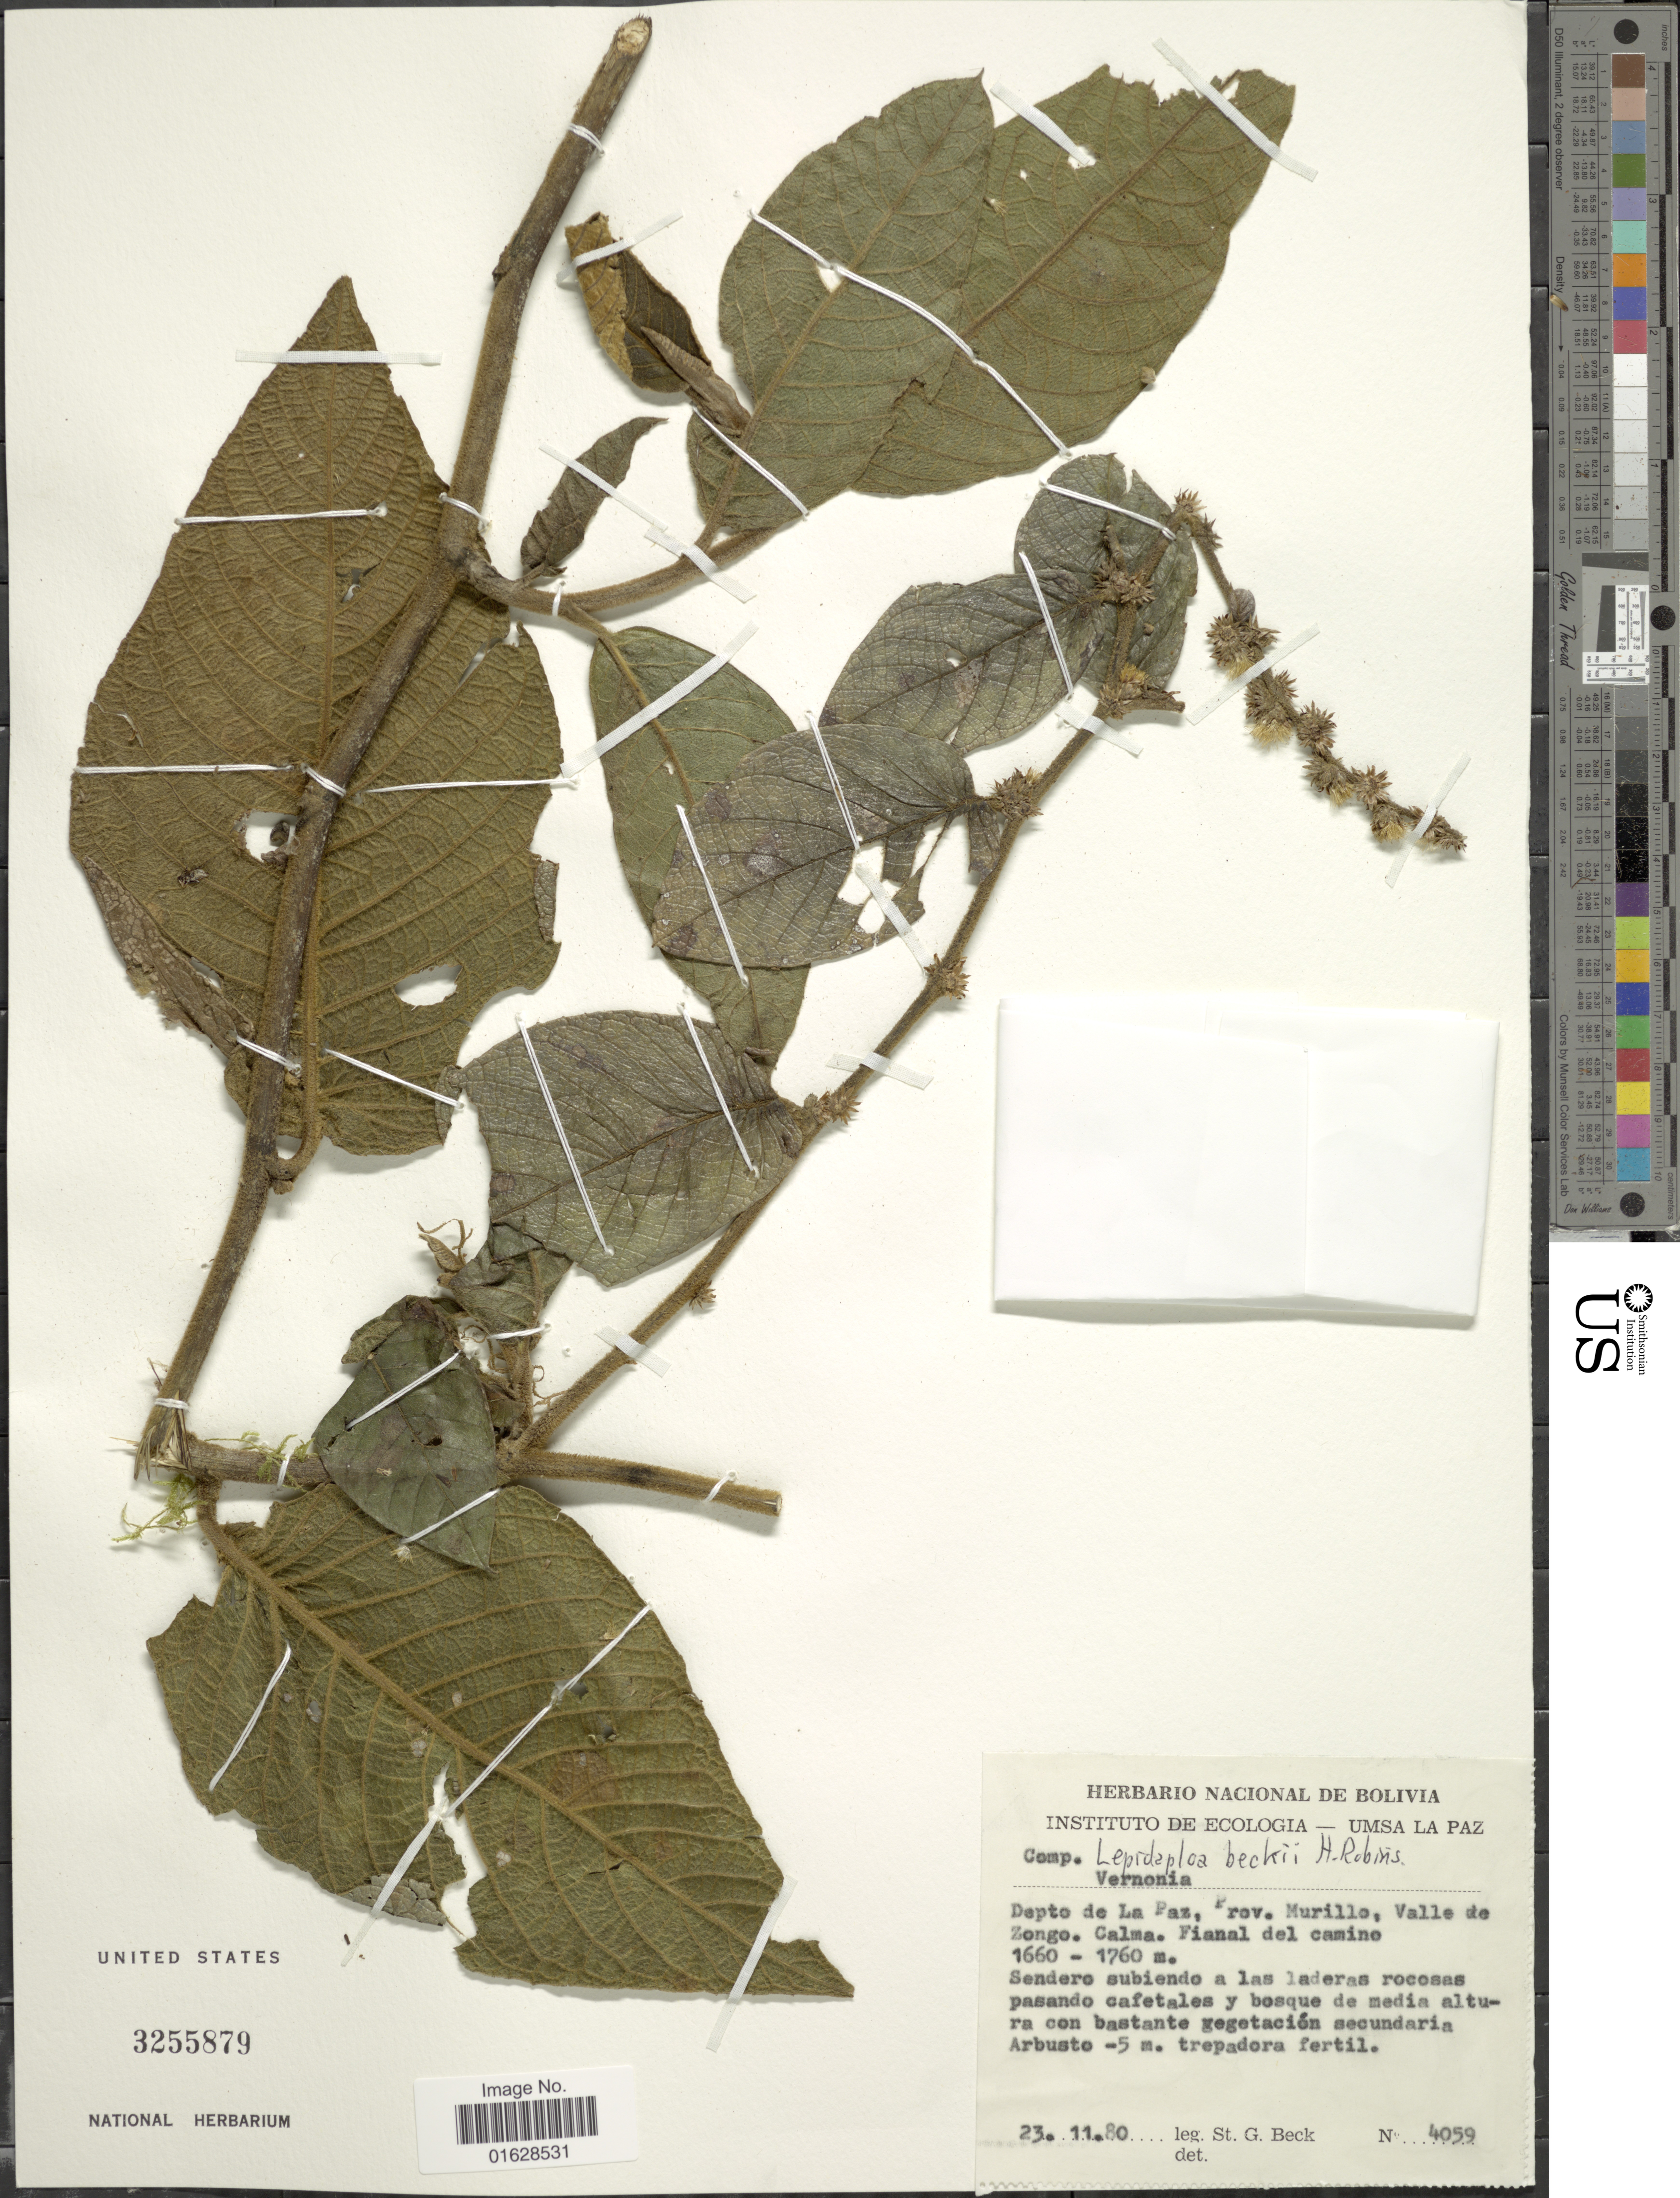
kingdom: Plantae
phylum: Tracheophyta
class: Magnoliopsida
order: Asterales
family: Asteraceae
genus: Lepidaploa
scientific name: Lepidaploa beckii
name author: H. Rob.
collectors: S. G. Beck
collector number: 4059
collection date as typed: Transcribed d/m/y: 23/11/80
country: Bolivia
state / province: La Paz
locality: Bolivia. Dpto. La Paz, Prov. Murillo, Valle de Zongo, Calma. Fianal del camino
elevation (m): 1660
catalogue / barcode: US 3255879